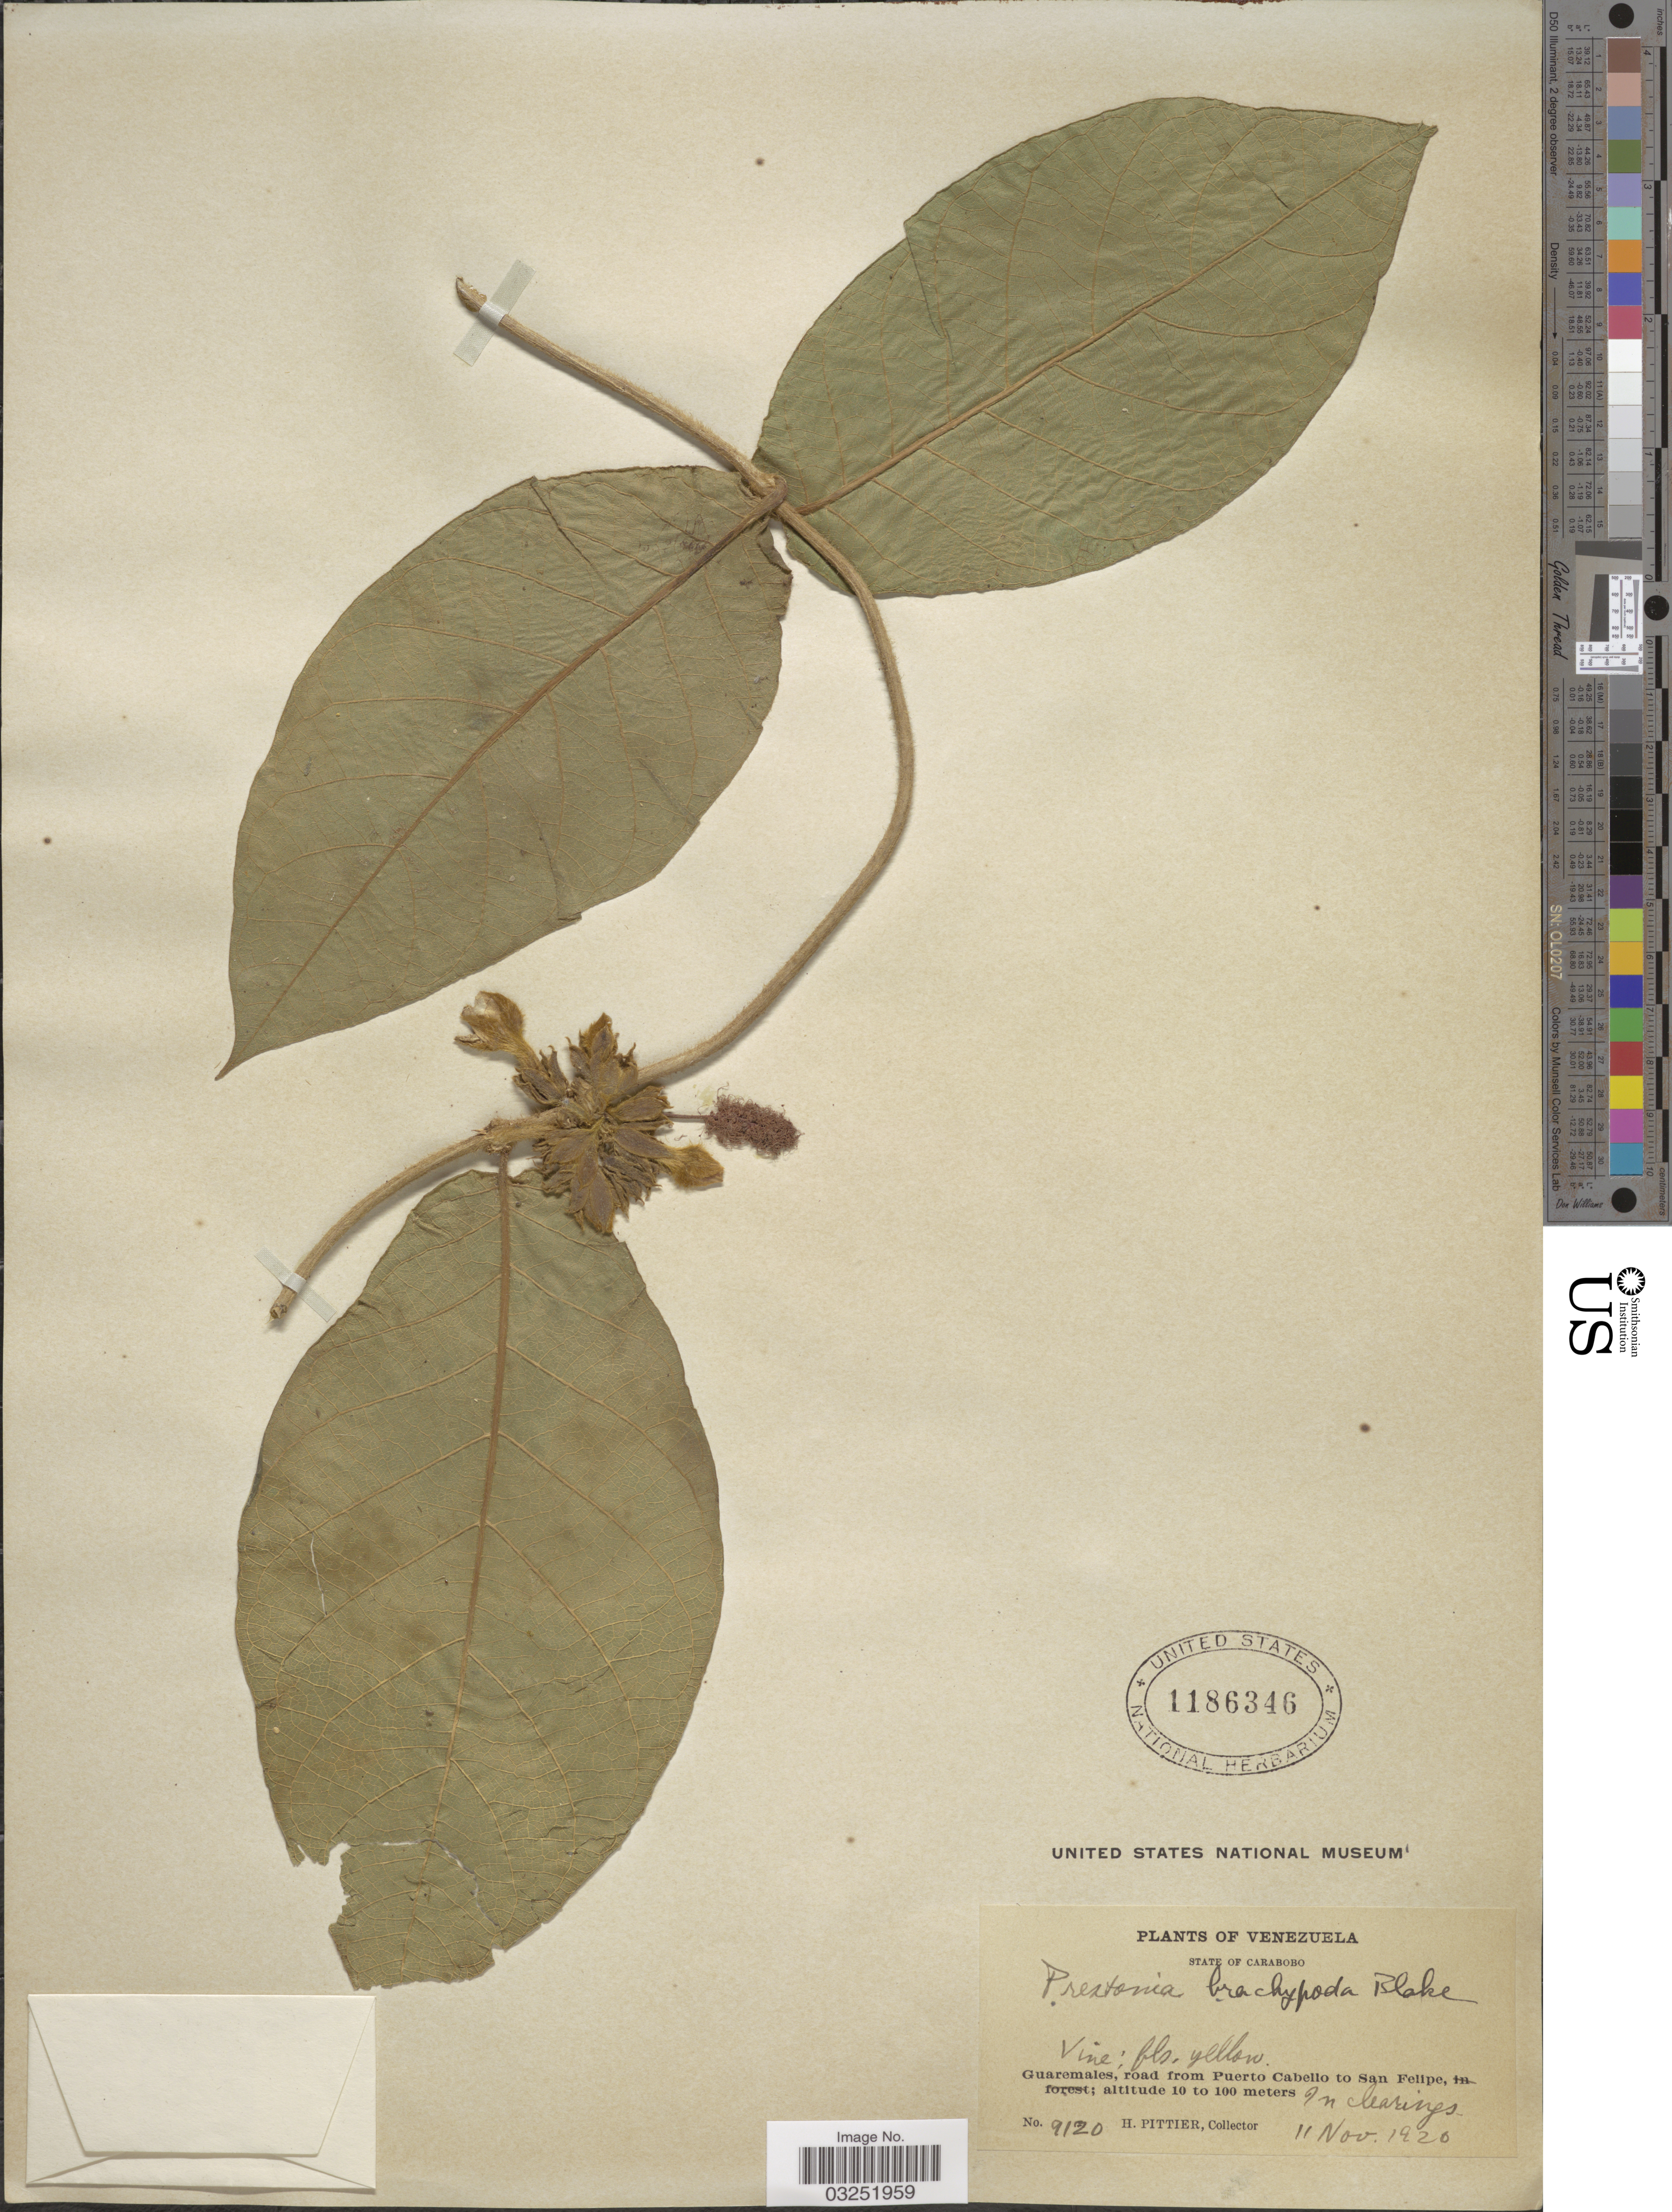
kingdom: Plantae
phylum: Tracheophyta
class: Magnoliopsida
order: Gentianales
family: Apocynaceae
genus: Prestonia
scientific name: Prestonia brachypoda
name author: S.F. Blake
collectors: H. F. Pittier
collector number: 9120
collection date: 1920-11-11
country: Venezuela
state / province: Carabobo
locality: Guaremales, road from Puerto Cabello to San Felipe.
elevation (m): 10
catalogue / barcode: US 1186346